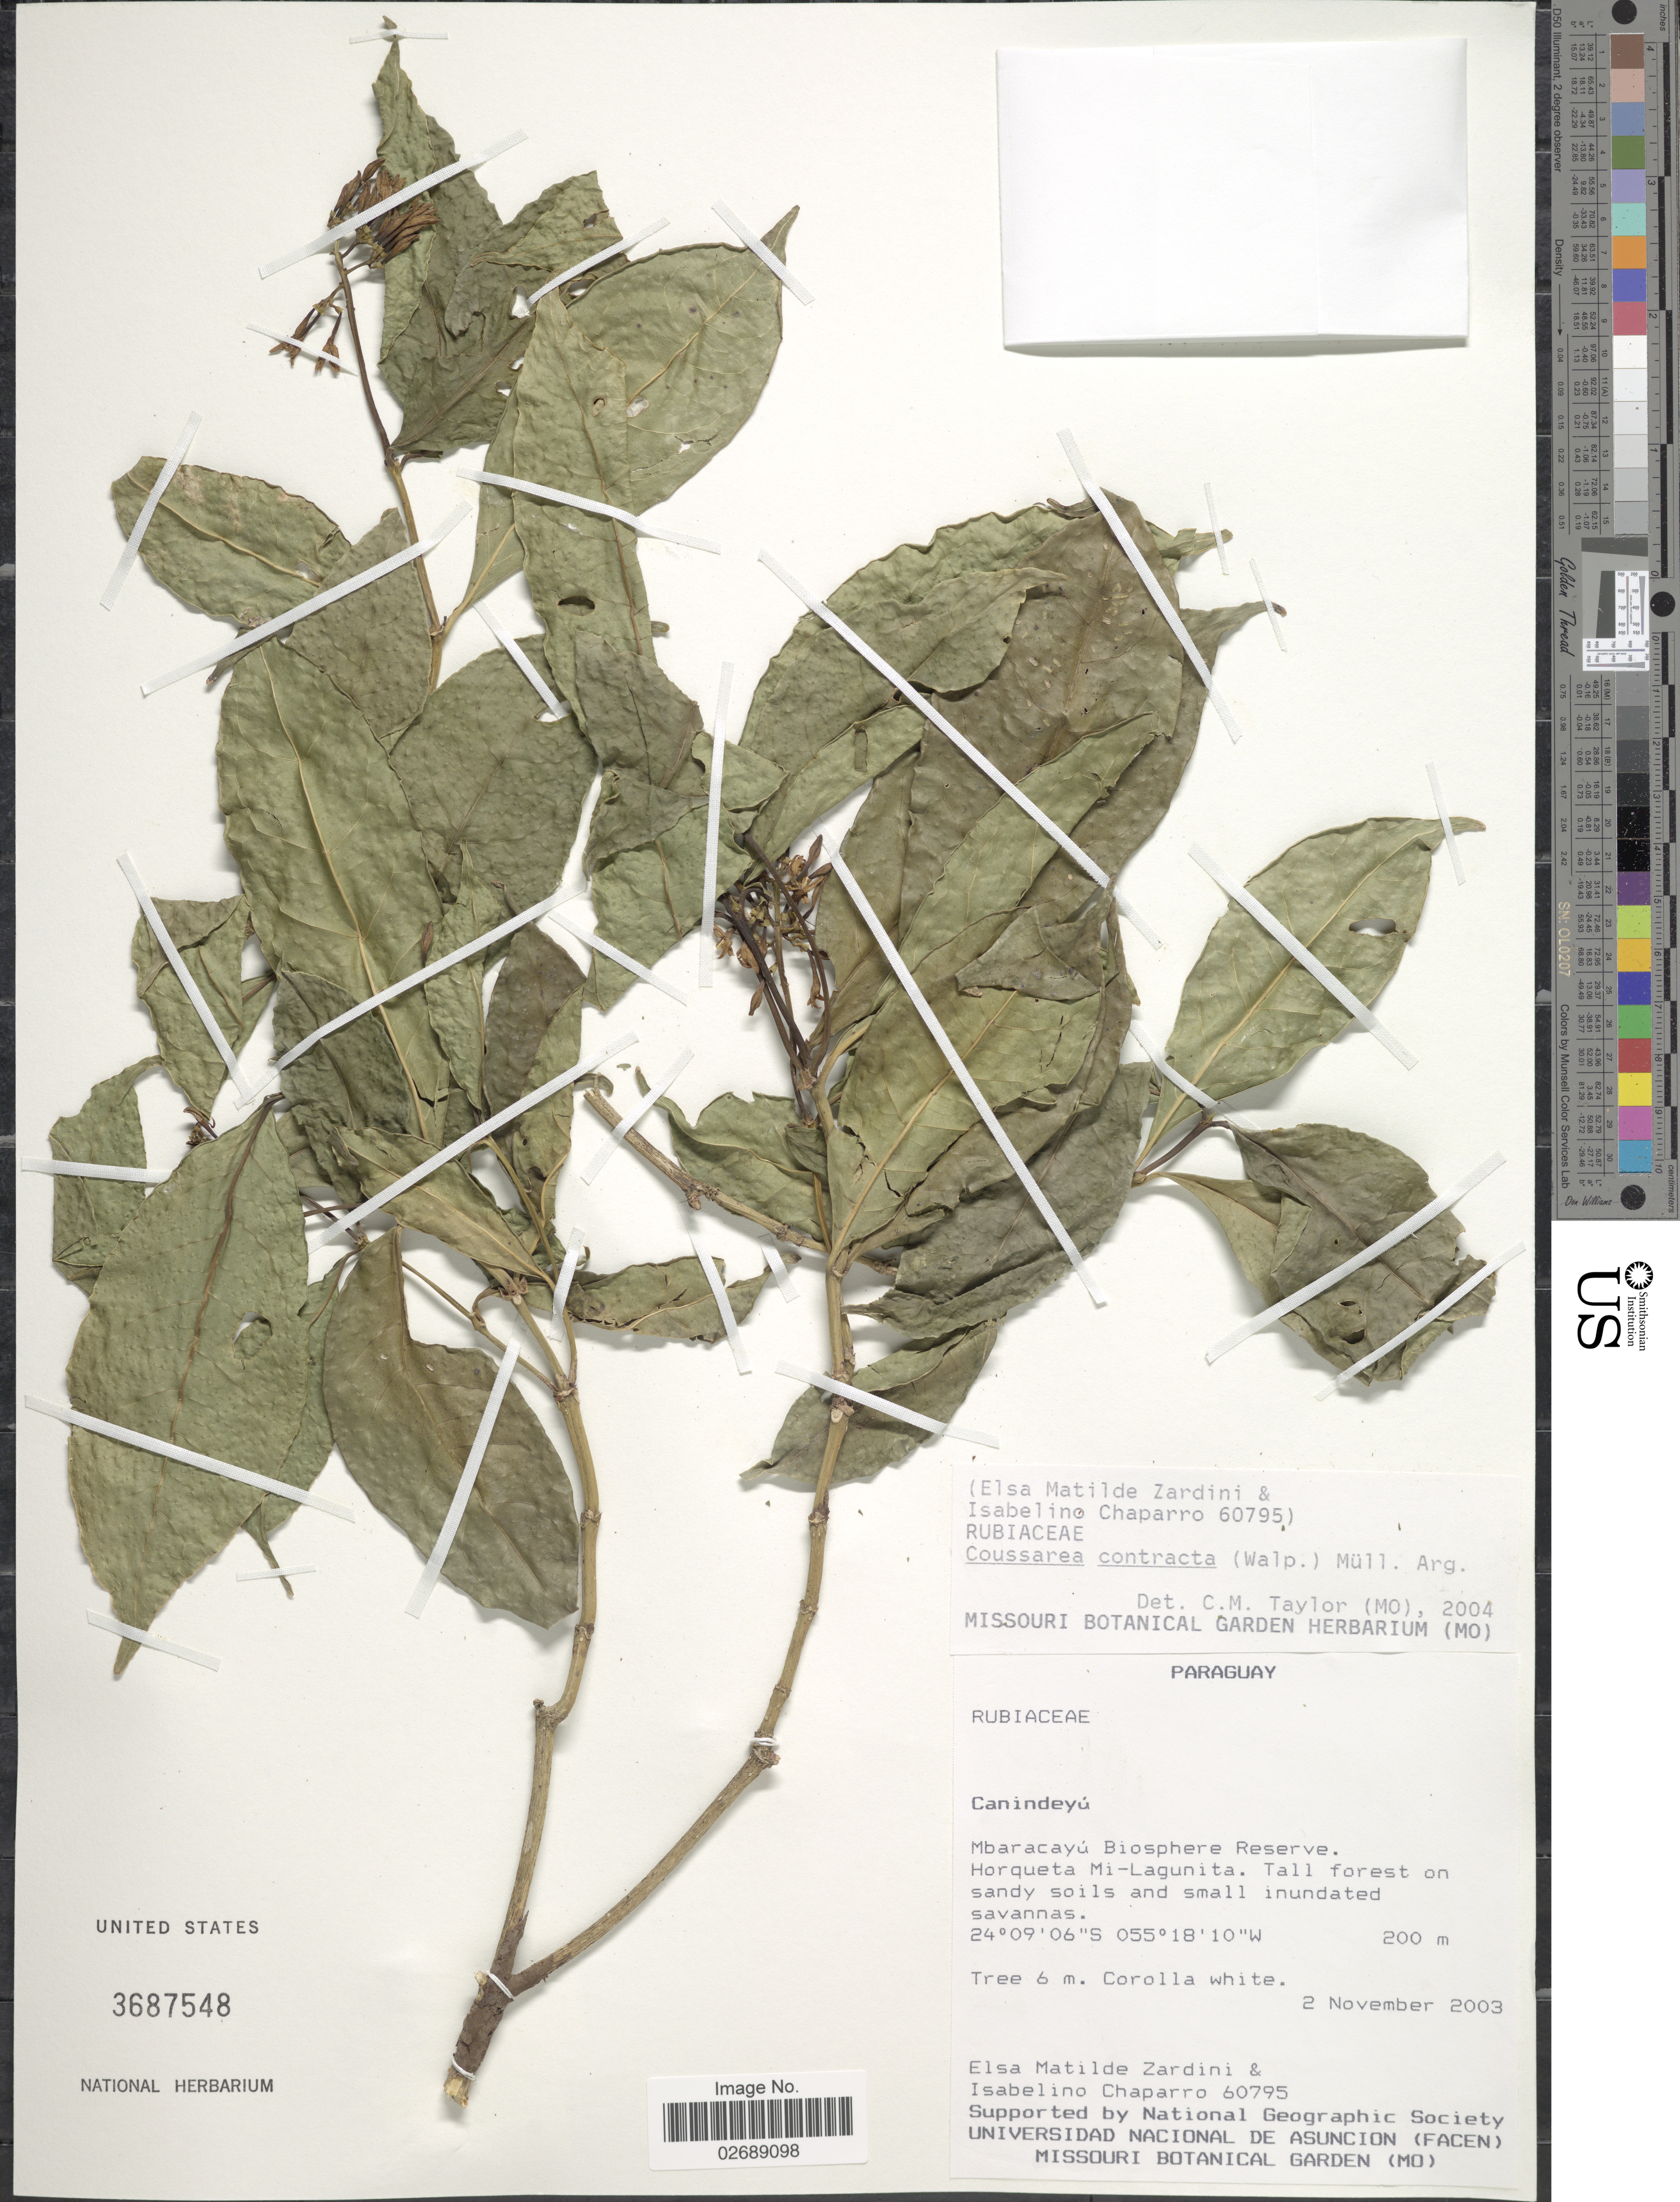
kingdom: Plantae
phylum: Tracheophyta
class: Magnoliopsida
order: Gentianales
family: Rubiaceae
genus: Coussarea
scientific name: Coussarea contracta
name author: (Walp.) Benth. & Hook. f. ex Müll. Arg.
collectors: E. M. Zardini & I. Chaparro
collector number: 60795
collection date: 2003-11-02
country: Paraguay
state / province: Canindeyu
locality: Mbaracayu Biosphere Reserve. Horqueta Mi-Lagunita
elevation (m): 200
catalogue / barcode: US 3687548